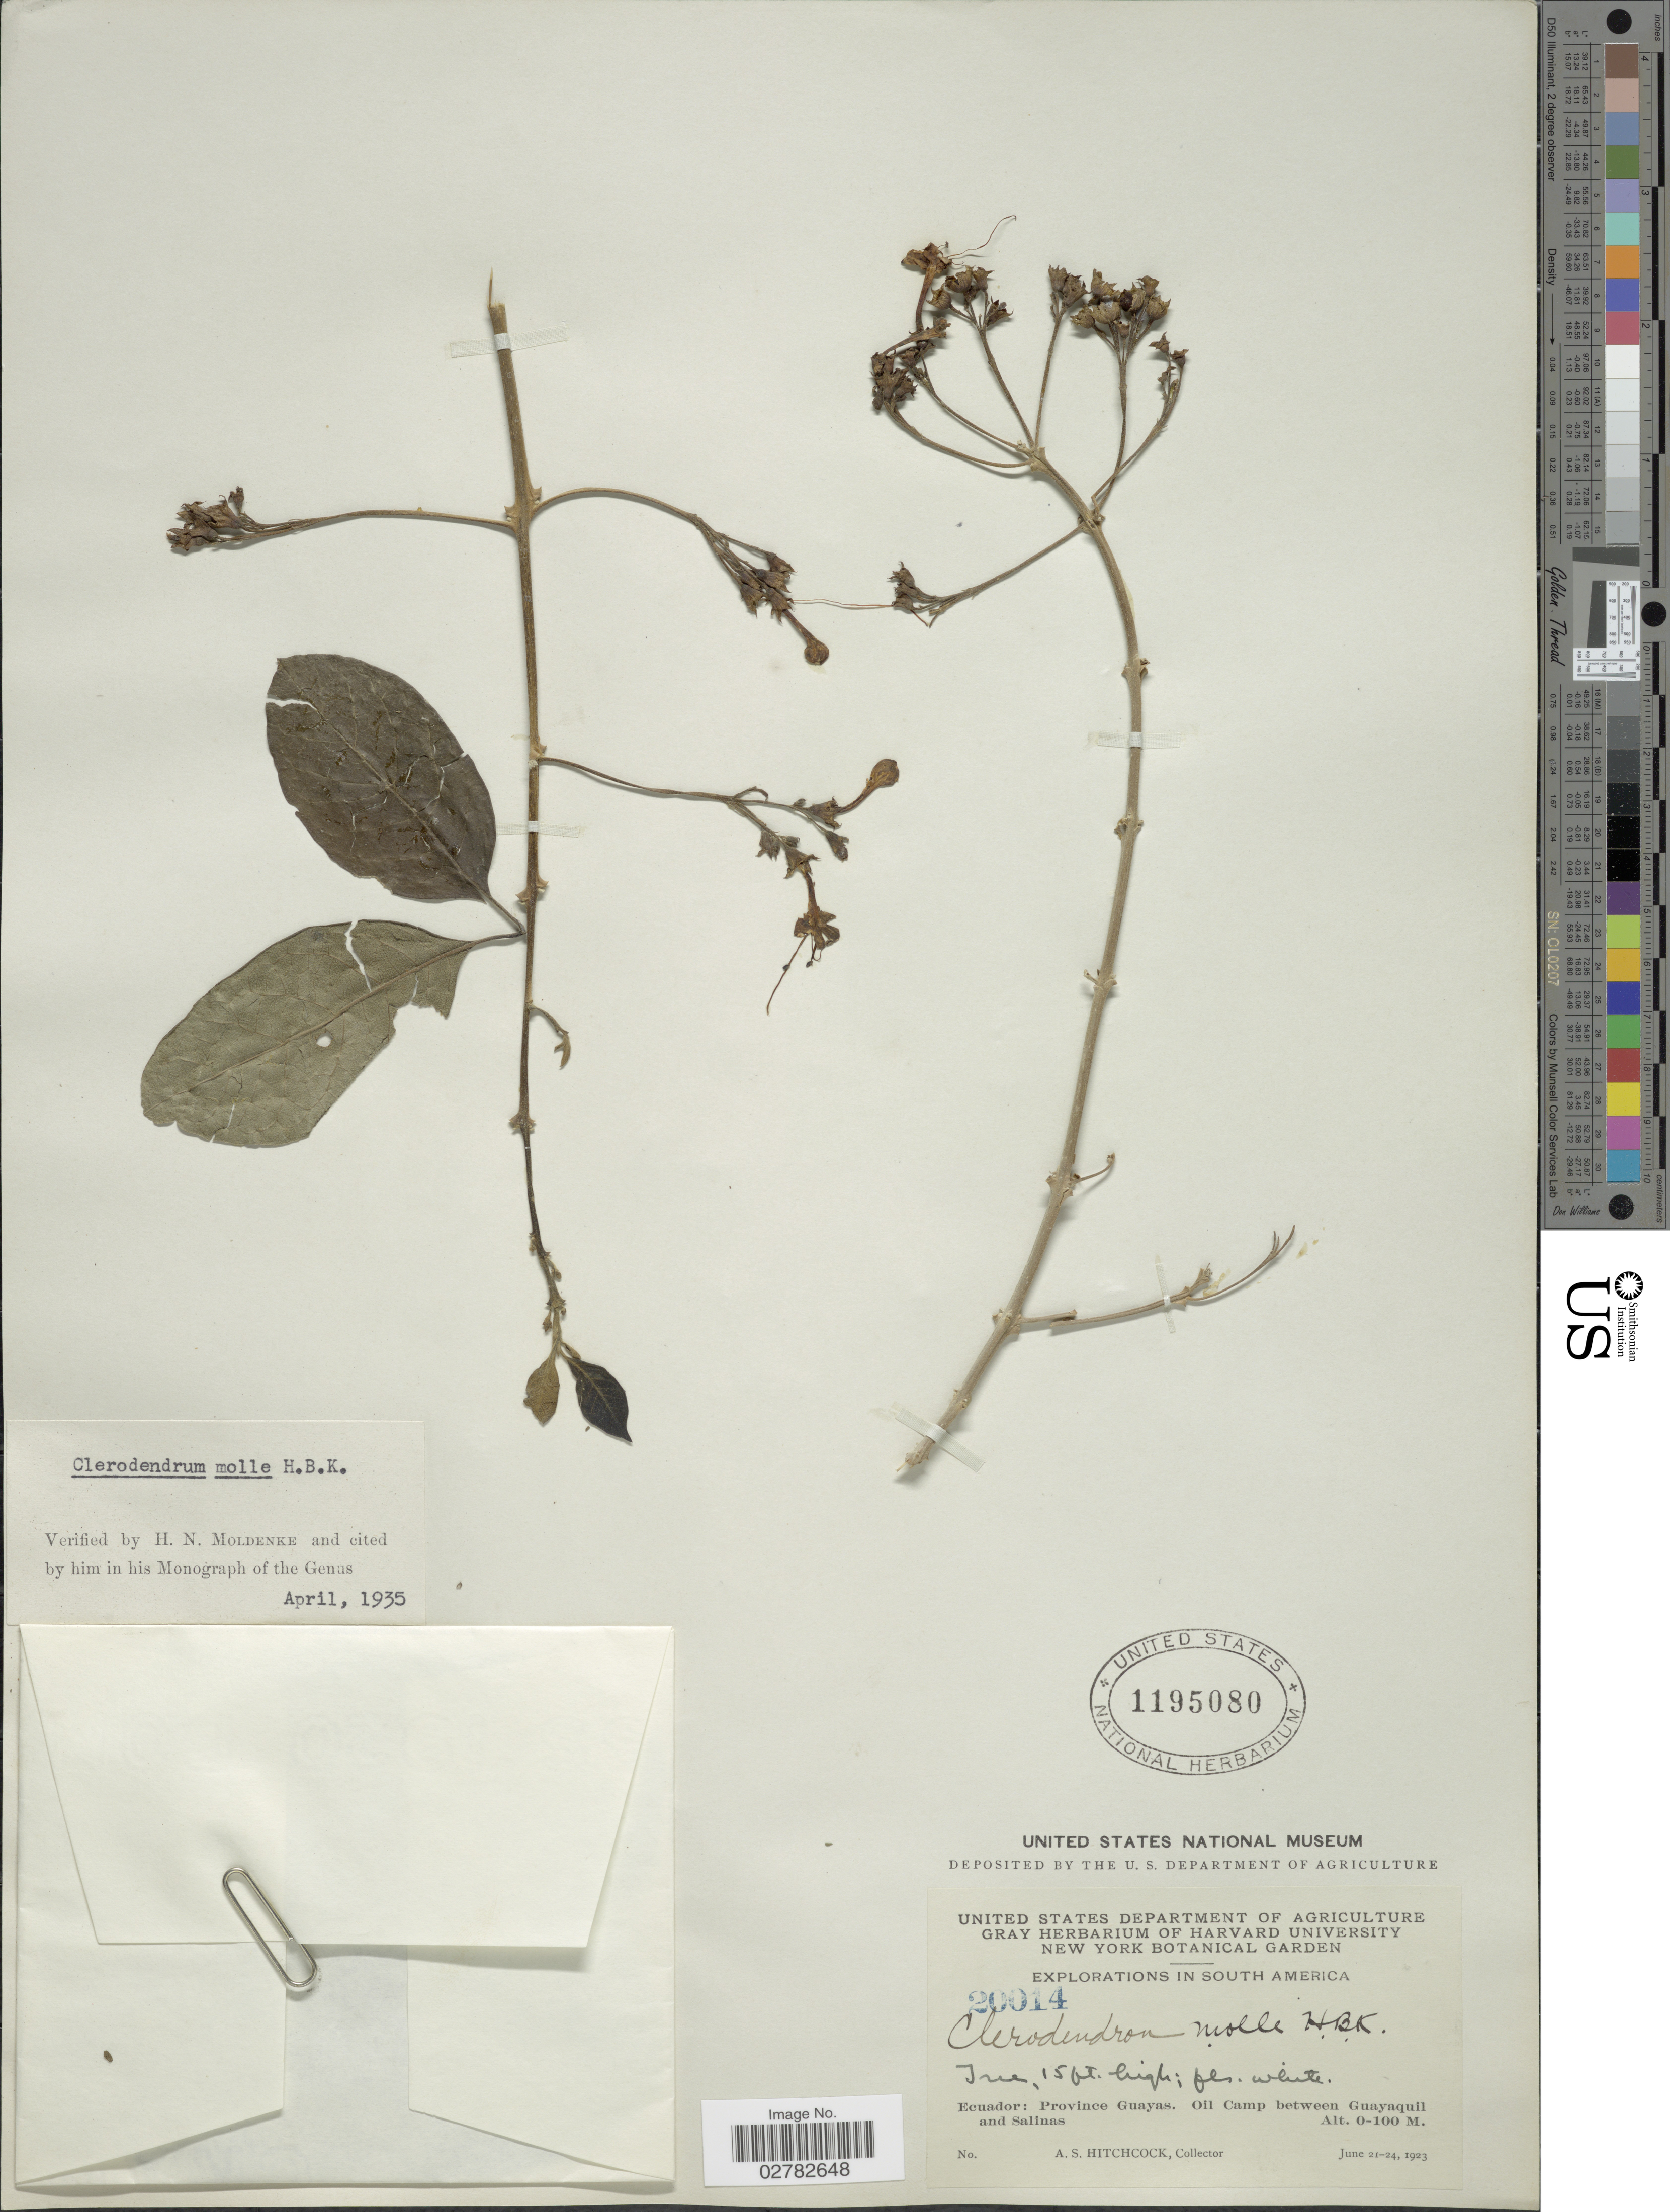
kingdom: Plantae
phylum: Tracheophyta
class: Magnoliopsida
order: Lamiales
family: Lamiaceae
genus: Clerodendrum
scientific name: Clerodendrum molle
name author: Kunth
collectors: A. S. Hitchcock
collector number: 20014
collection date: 1923-06-21/1923-06-24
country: Ecuador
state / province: Guayas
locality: Province Guayas. Oil Camp between Guayaquil and Salinas.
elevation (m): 0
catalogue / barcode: US 1195080